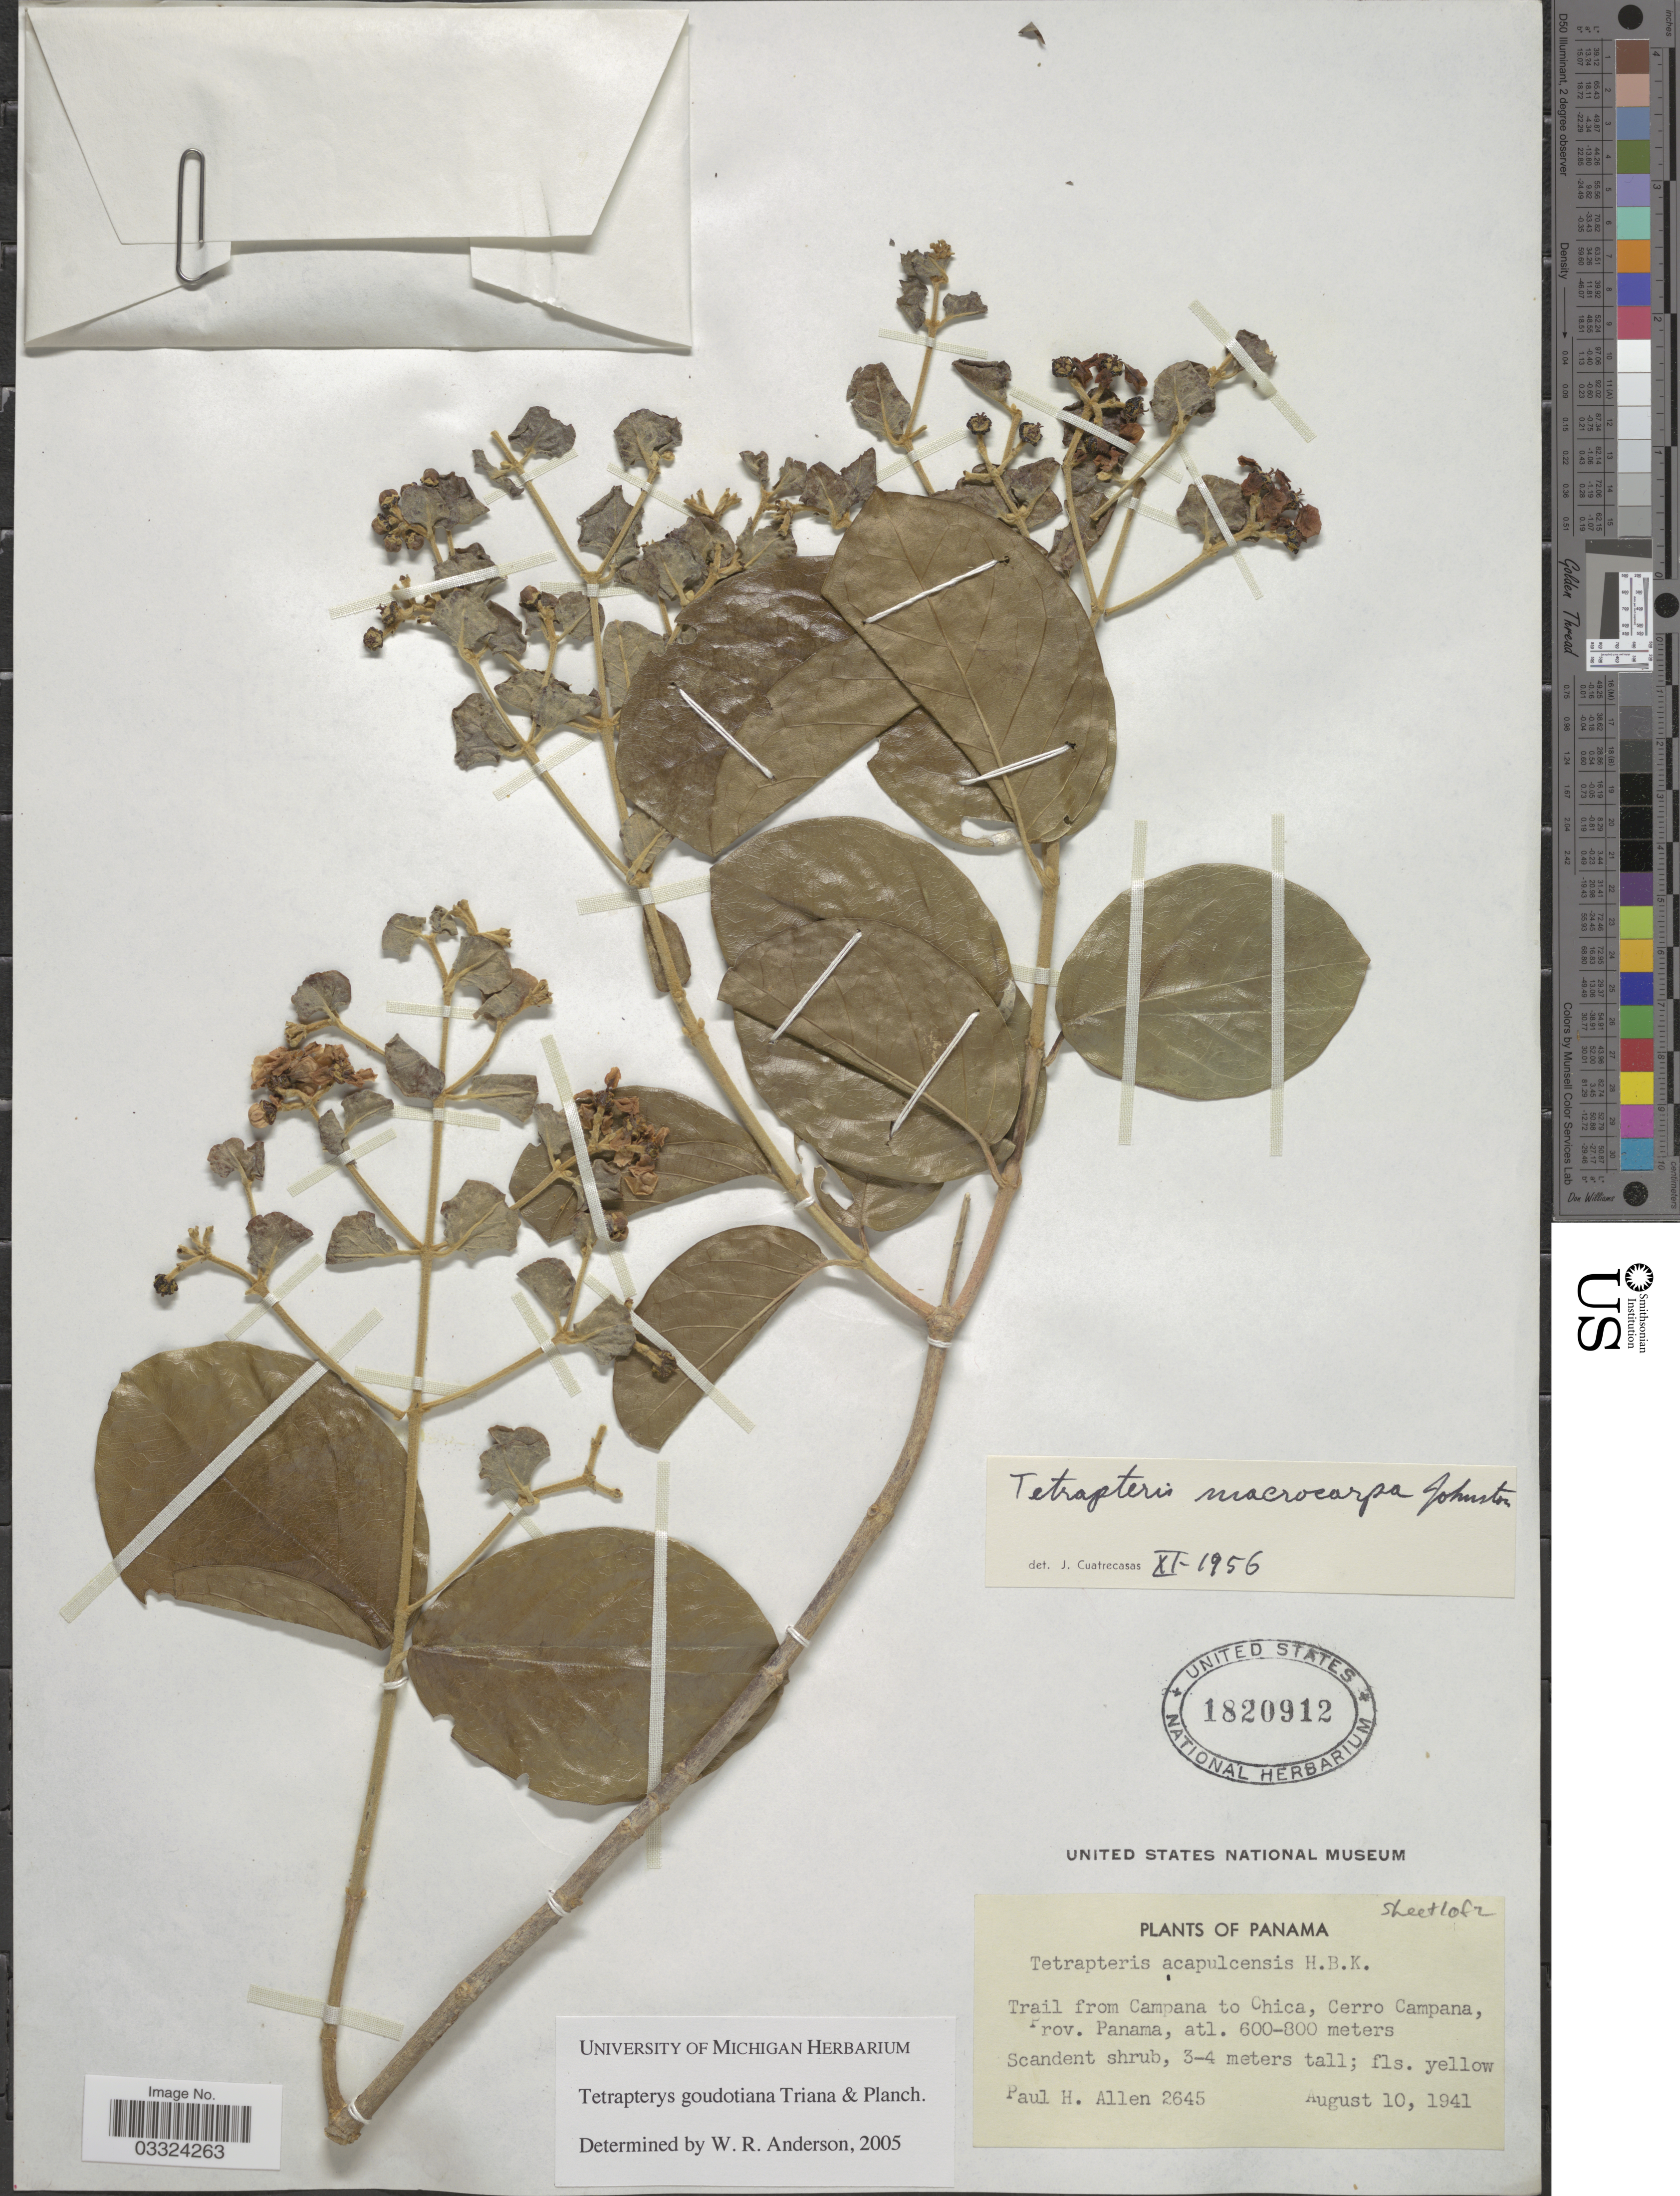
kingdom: Plantae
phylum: Tracheophyta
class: Magnoliopsida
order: Malpighiales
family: Malpighiaceae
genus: Tetrapterys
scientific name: Tetrapterys goudotiana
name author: Triana & Planch.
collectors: P. H. Allen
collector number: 2645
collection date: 1941-08-10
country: Panama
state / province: Panamá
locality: Trail from Campana to Chica, Cerro Campana.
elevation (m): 600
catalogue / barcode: US 1820912